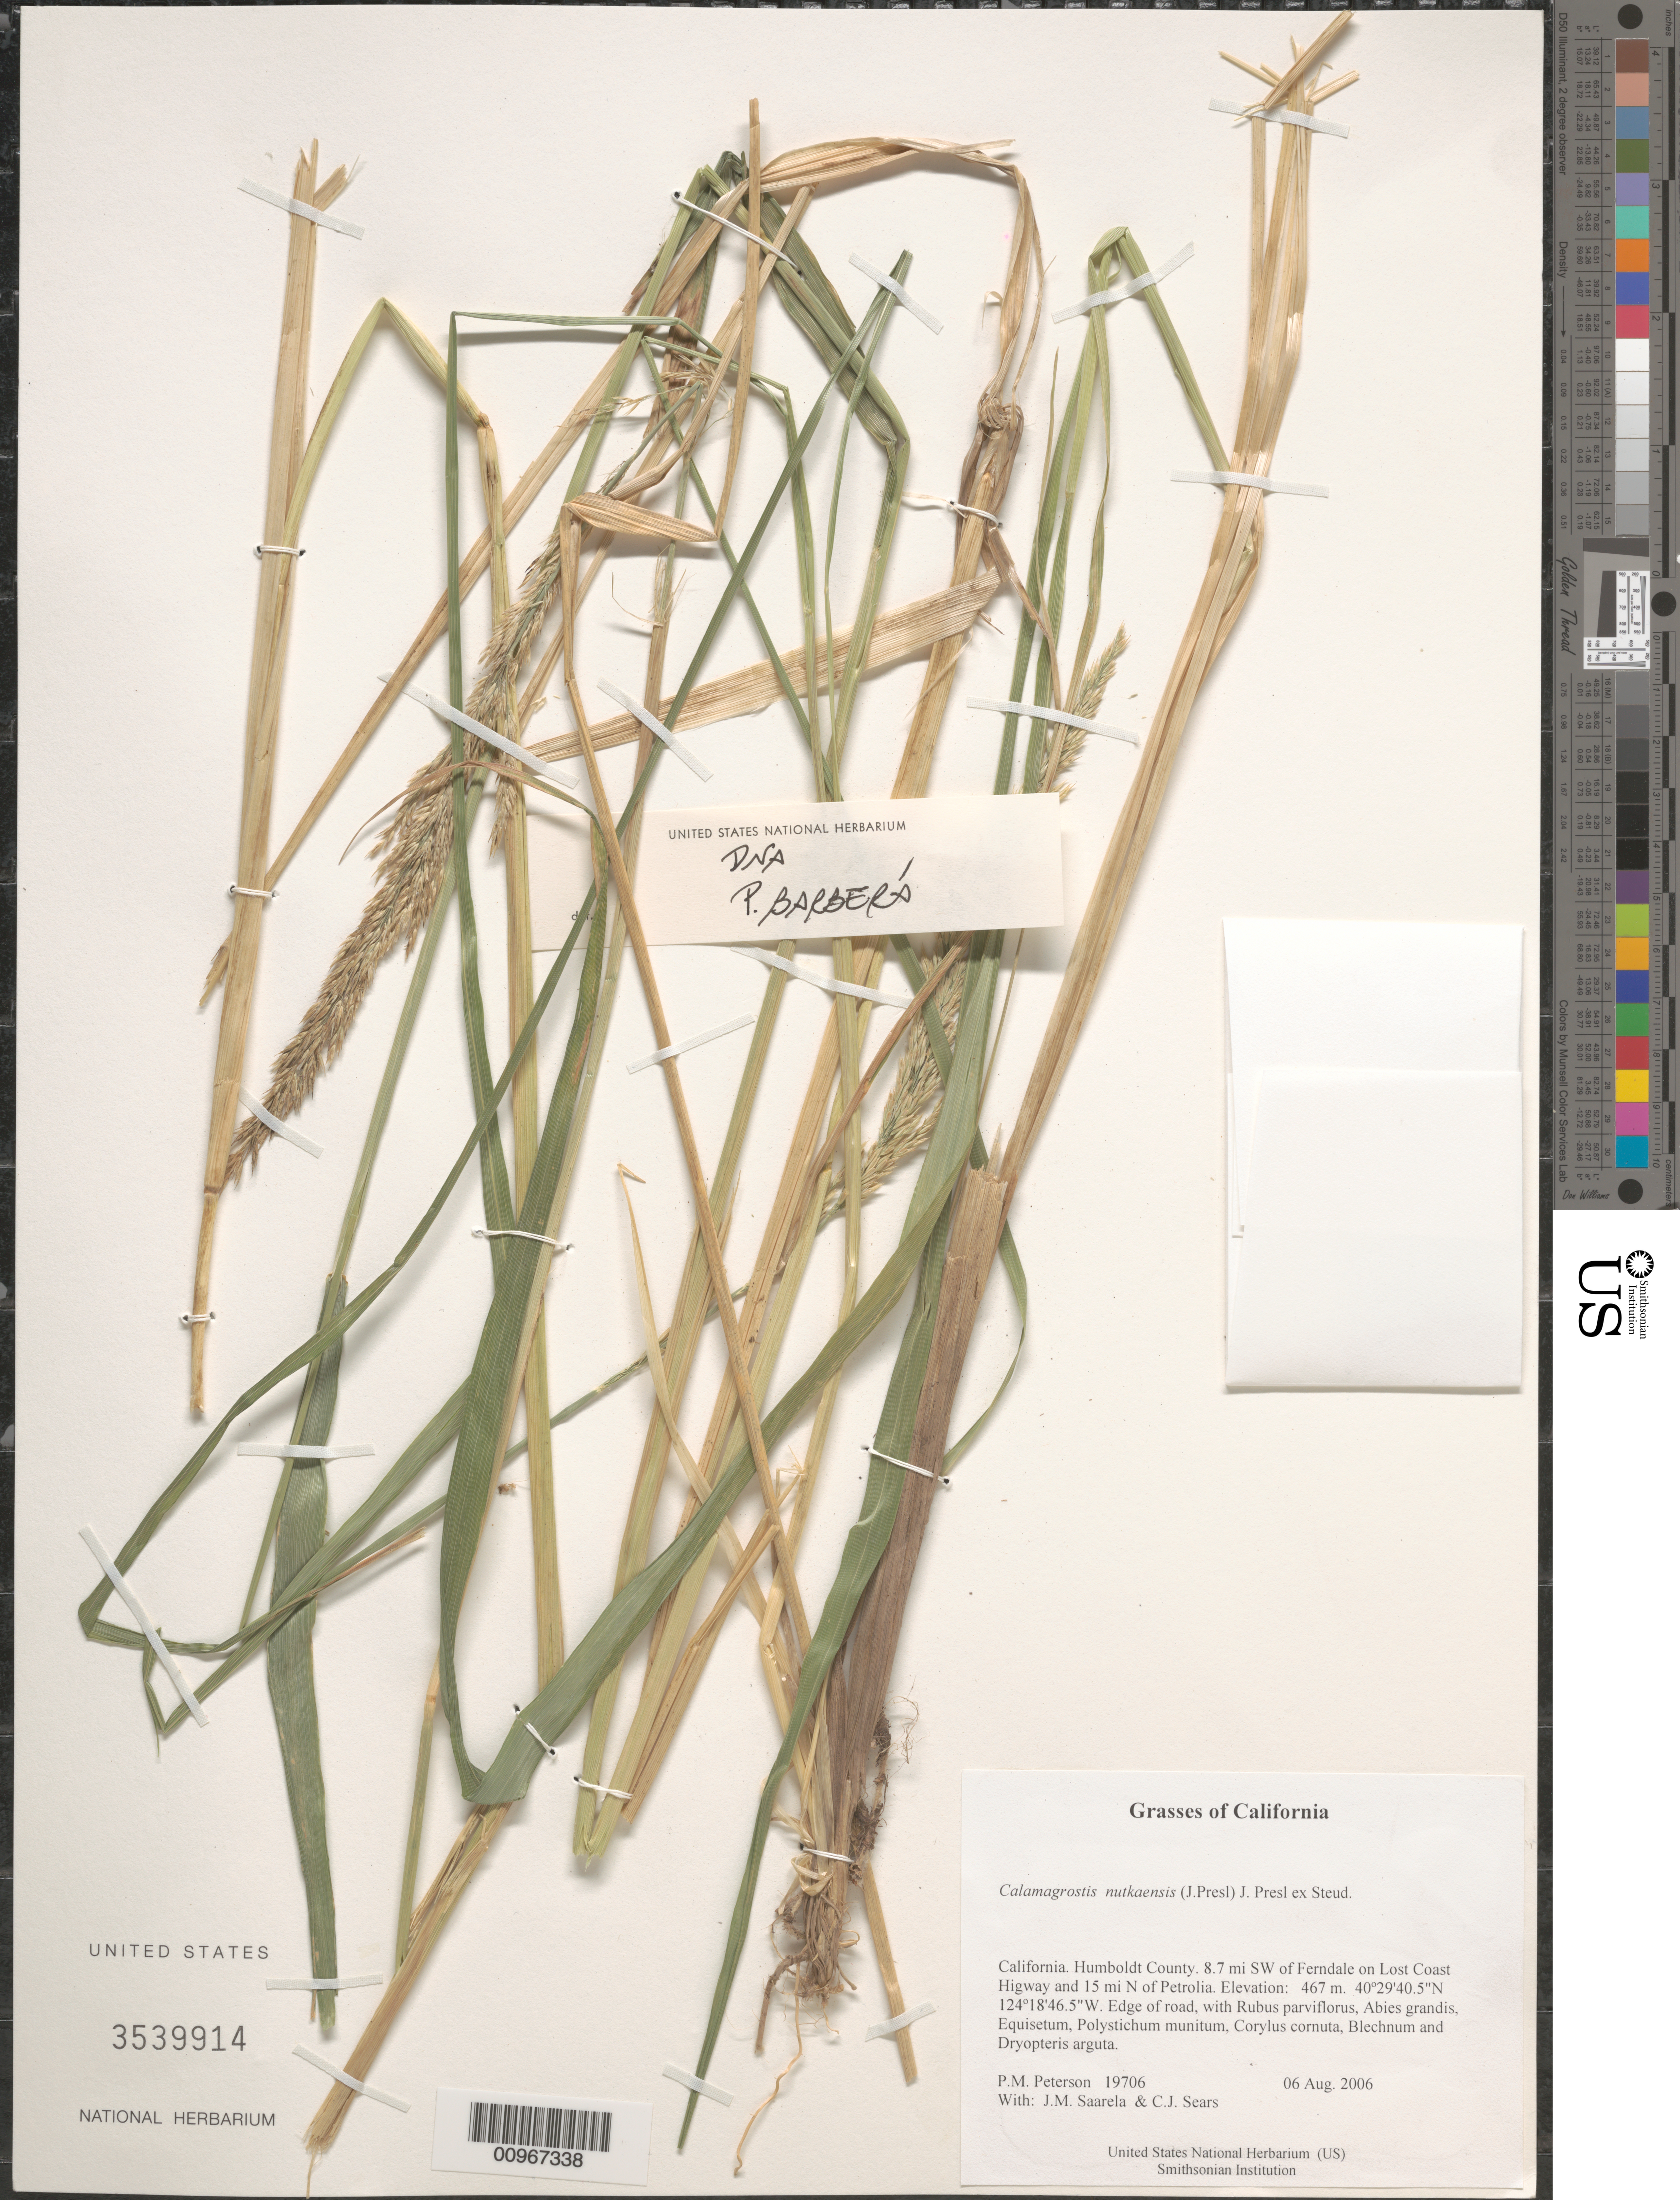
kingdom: Plantae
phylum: Tracheophyta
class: Liliopsida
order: Poales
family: Poaceae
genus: Calamagrostis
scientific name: Calamagrostis nutkaensis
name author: (J. Presl) J. Presl ex Steud.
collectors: P. M. Peterson, J. Saarela & C. Sears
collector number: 19706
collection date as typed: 06 Aug 2006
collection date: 2006-08-06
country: United States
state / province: California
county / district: Humboldt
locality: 8.7 mi SW of Ferndale on Lost Coast Highway and 15 mi N of Petrolia.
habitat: Edge of road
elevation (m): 467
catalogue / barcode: US 3539914